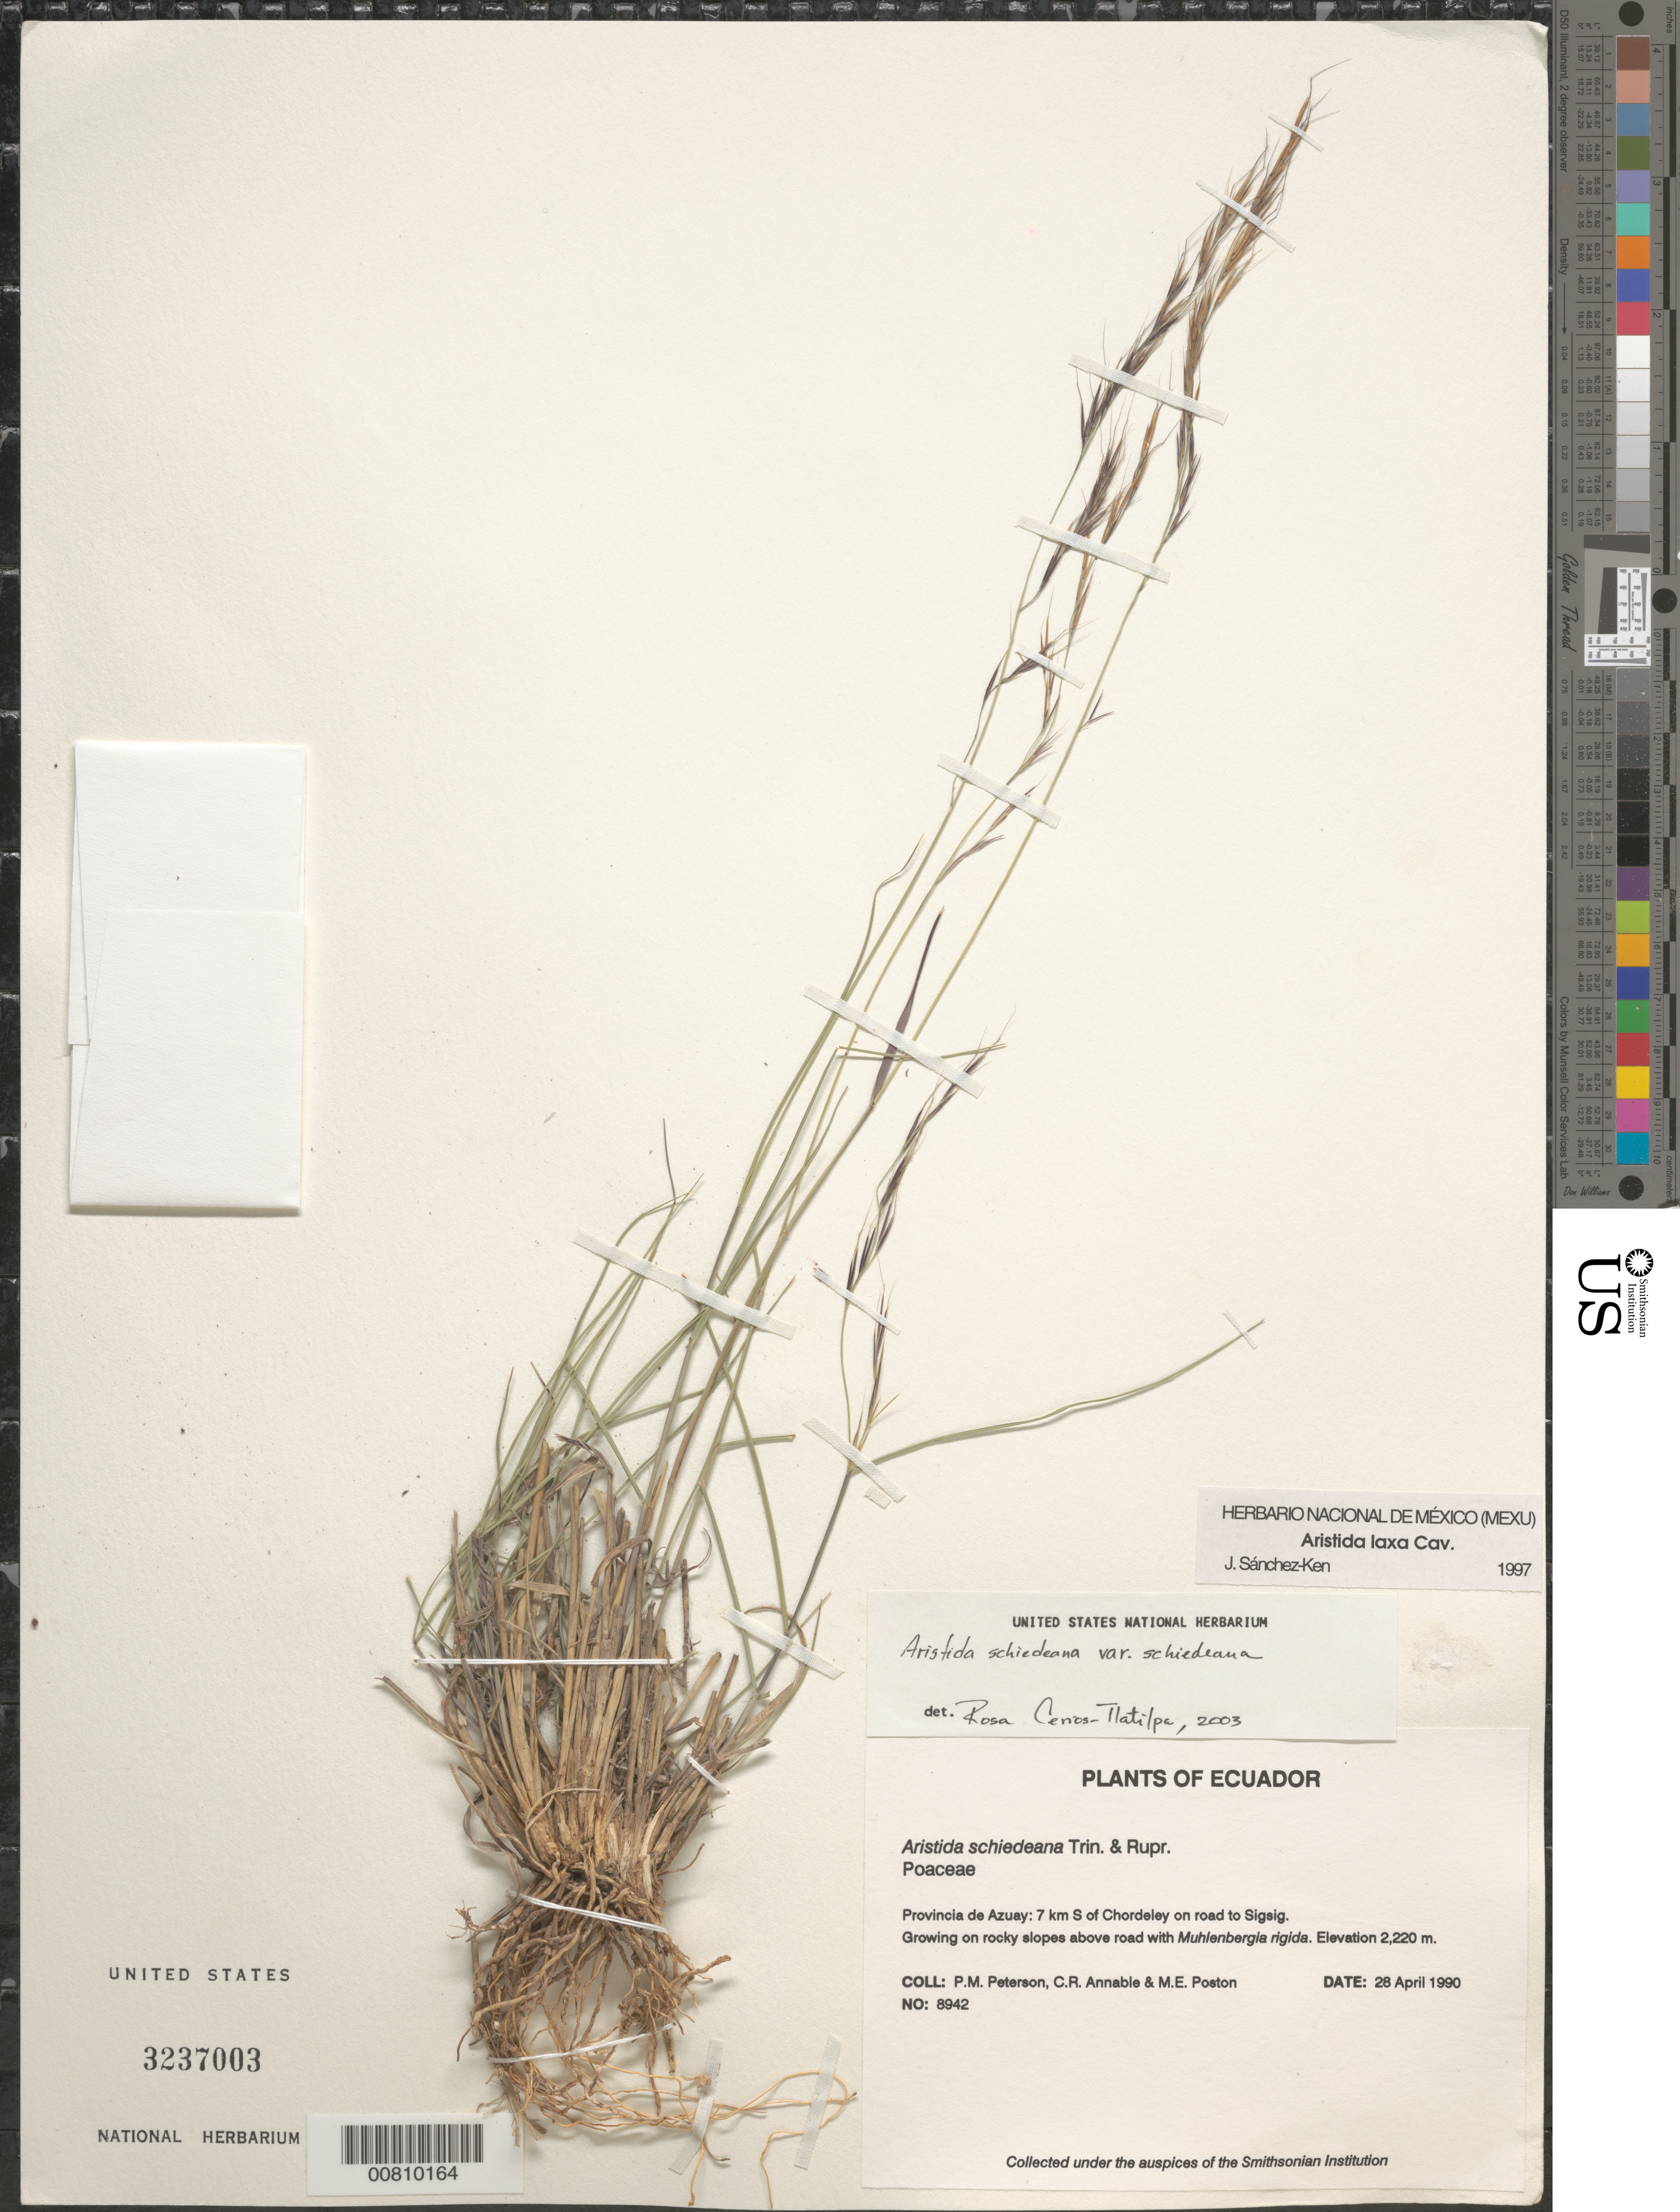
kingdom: Plantae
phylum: Tracheophyta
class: Liliopsida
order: Poales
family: Poaceae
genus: Aristida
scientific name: Aristida laxa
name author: Cav.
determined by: Sánchez-Ken, J. G.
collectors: P. M. Peterson, C. R. Annable & M. Poston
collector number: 08942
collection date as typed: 28 Apr 1990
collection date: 1990-04-28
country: Ecuador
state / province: Azuay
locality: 7 km S of Chordeley on road to Sigsig.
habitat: Growing on rocky slopes above road with Muhlenbergia rigida.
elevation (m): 2220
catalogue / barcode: US 3237003